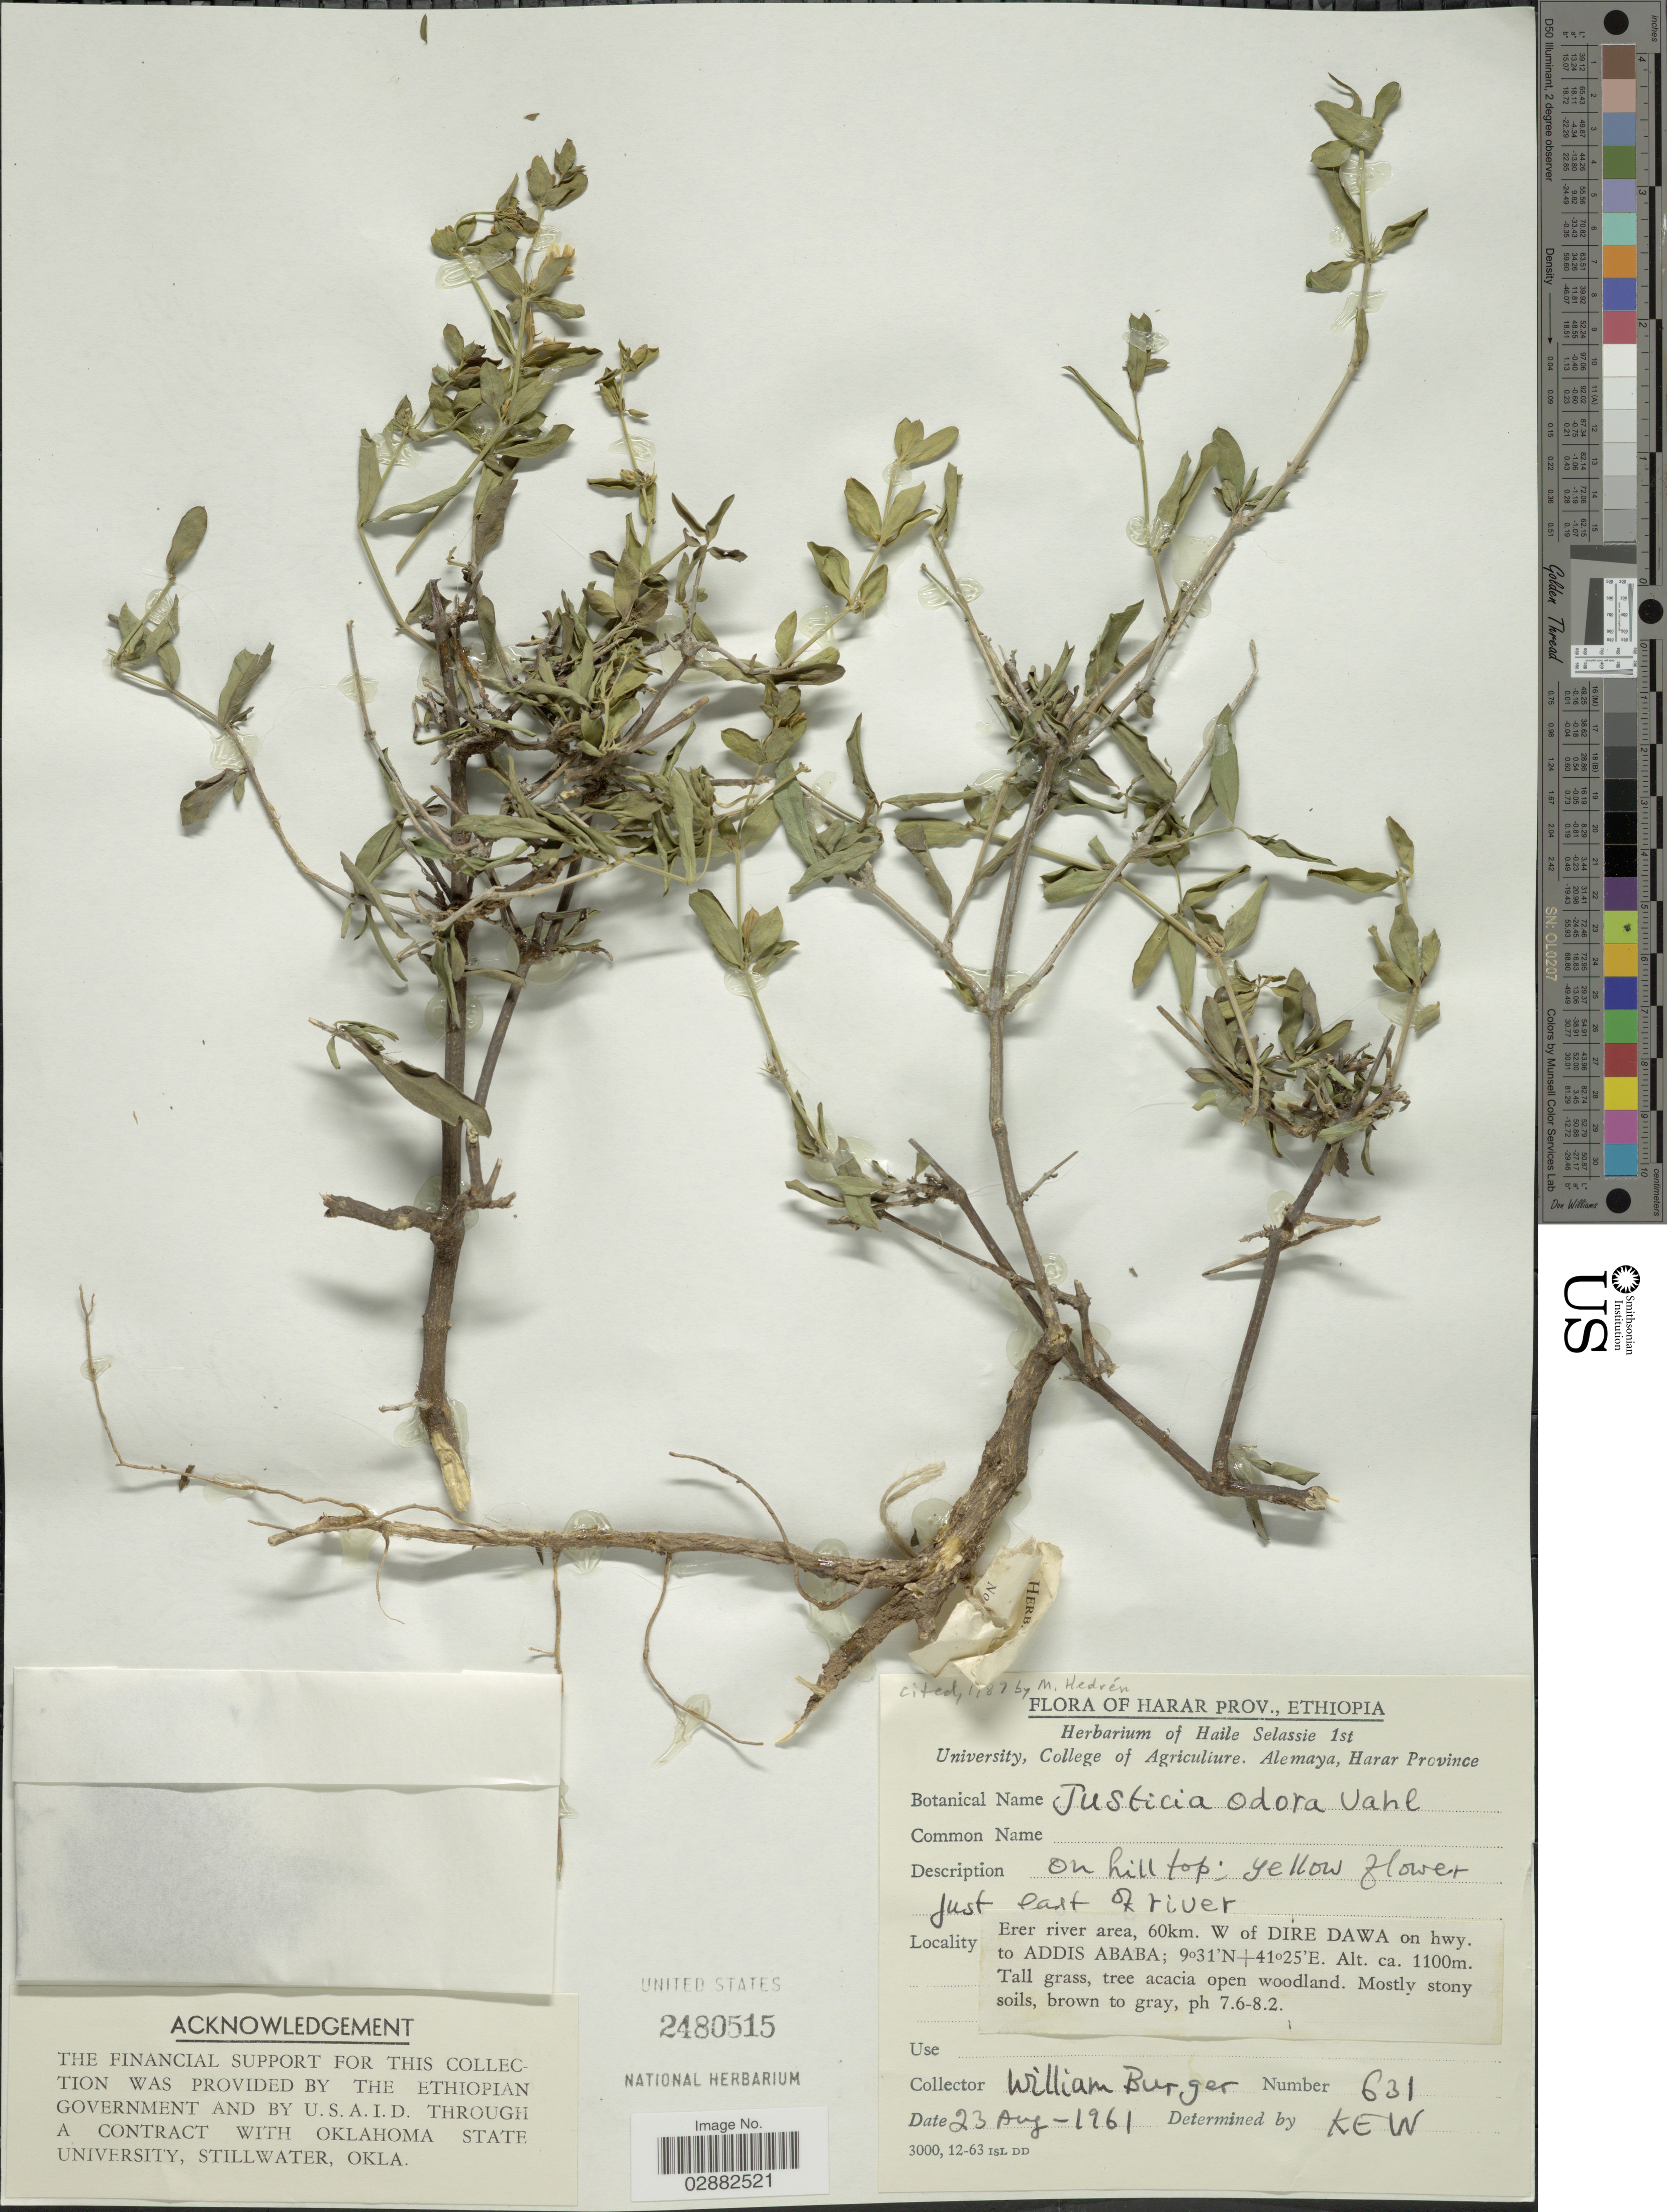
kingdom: Plantae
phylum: Tracheophyta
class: Magnoliopsida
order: Lamiales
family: Acanthaceae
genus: Justicia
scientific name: Justicia odora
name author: (Forssk.) Lam.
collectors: W. Burger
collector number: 631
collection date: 1961-08-23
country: Ethiopia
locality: Harar Prov., just east of river, Erer river area, 60km. W of Dire Dawa on hwy. to Addis Ababa.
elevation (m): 1100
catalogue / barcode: US 2480515